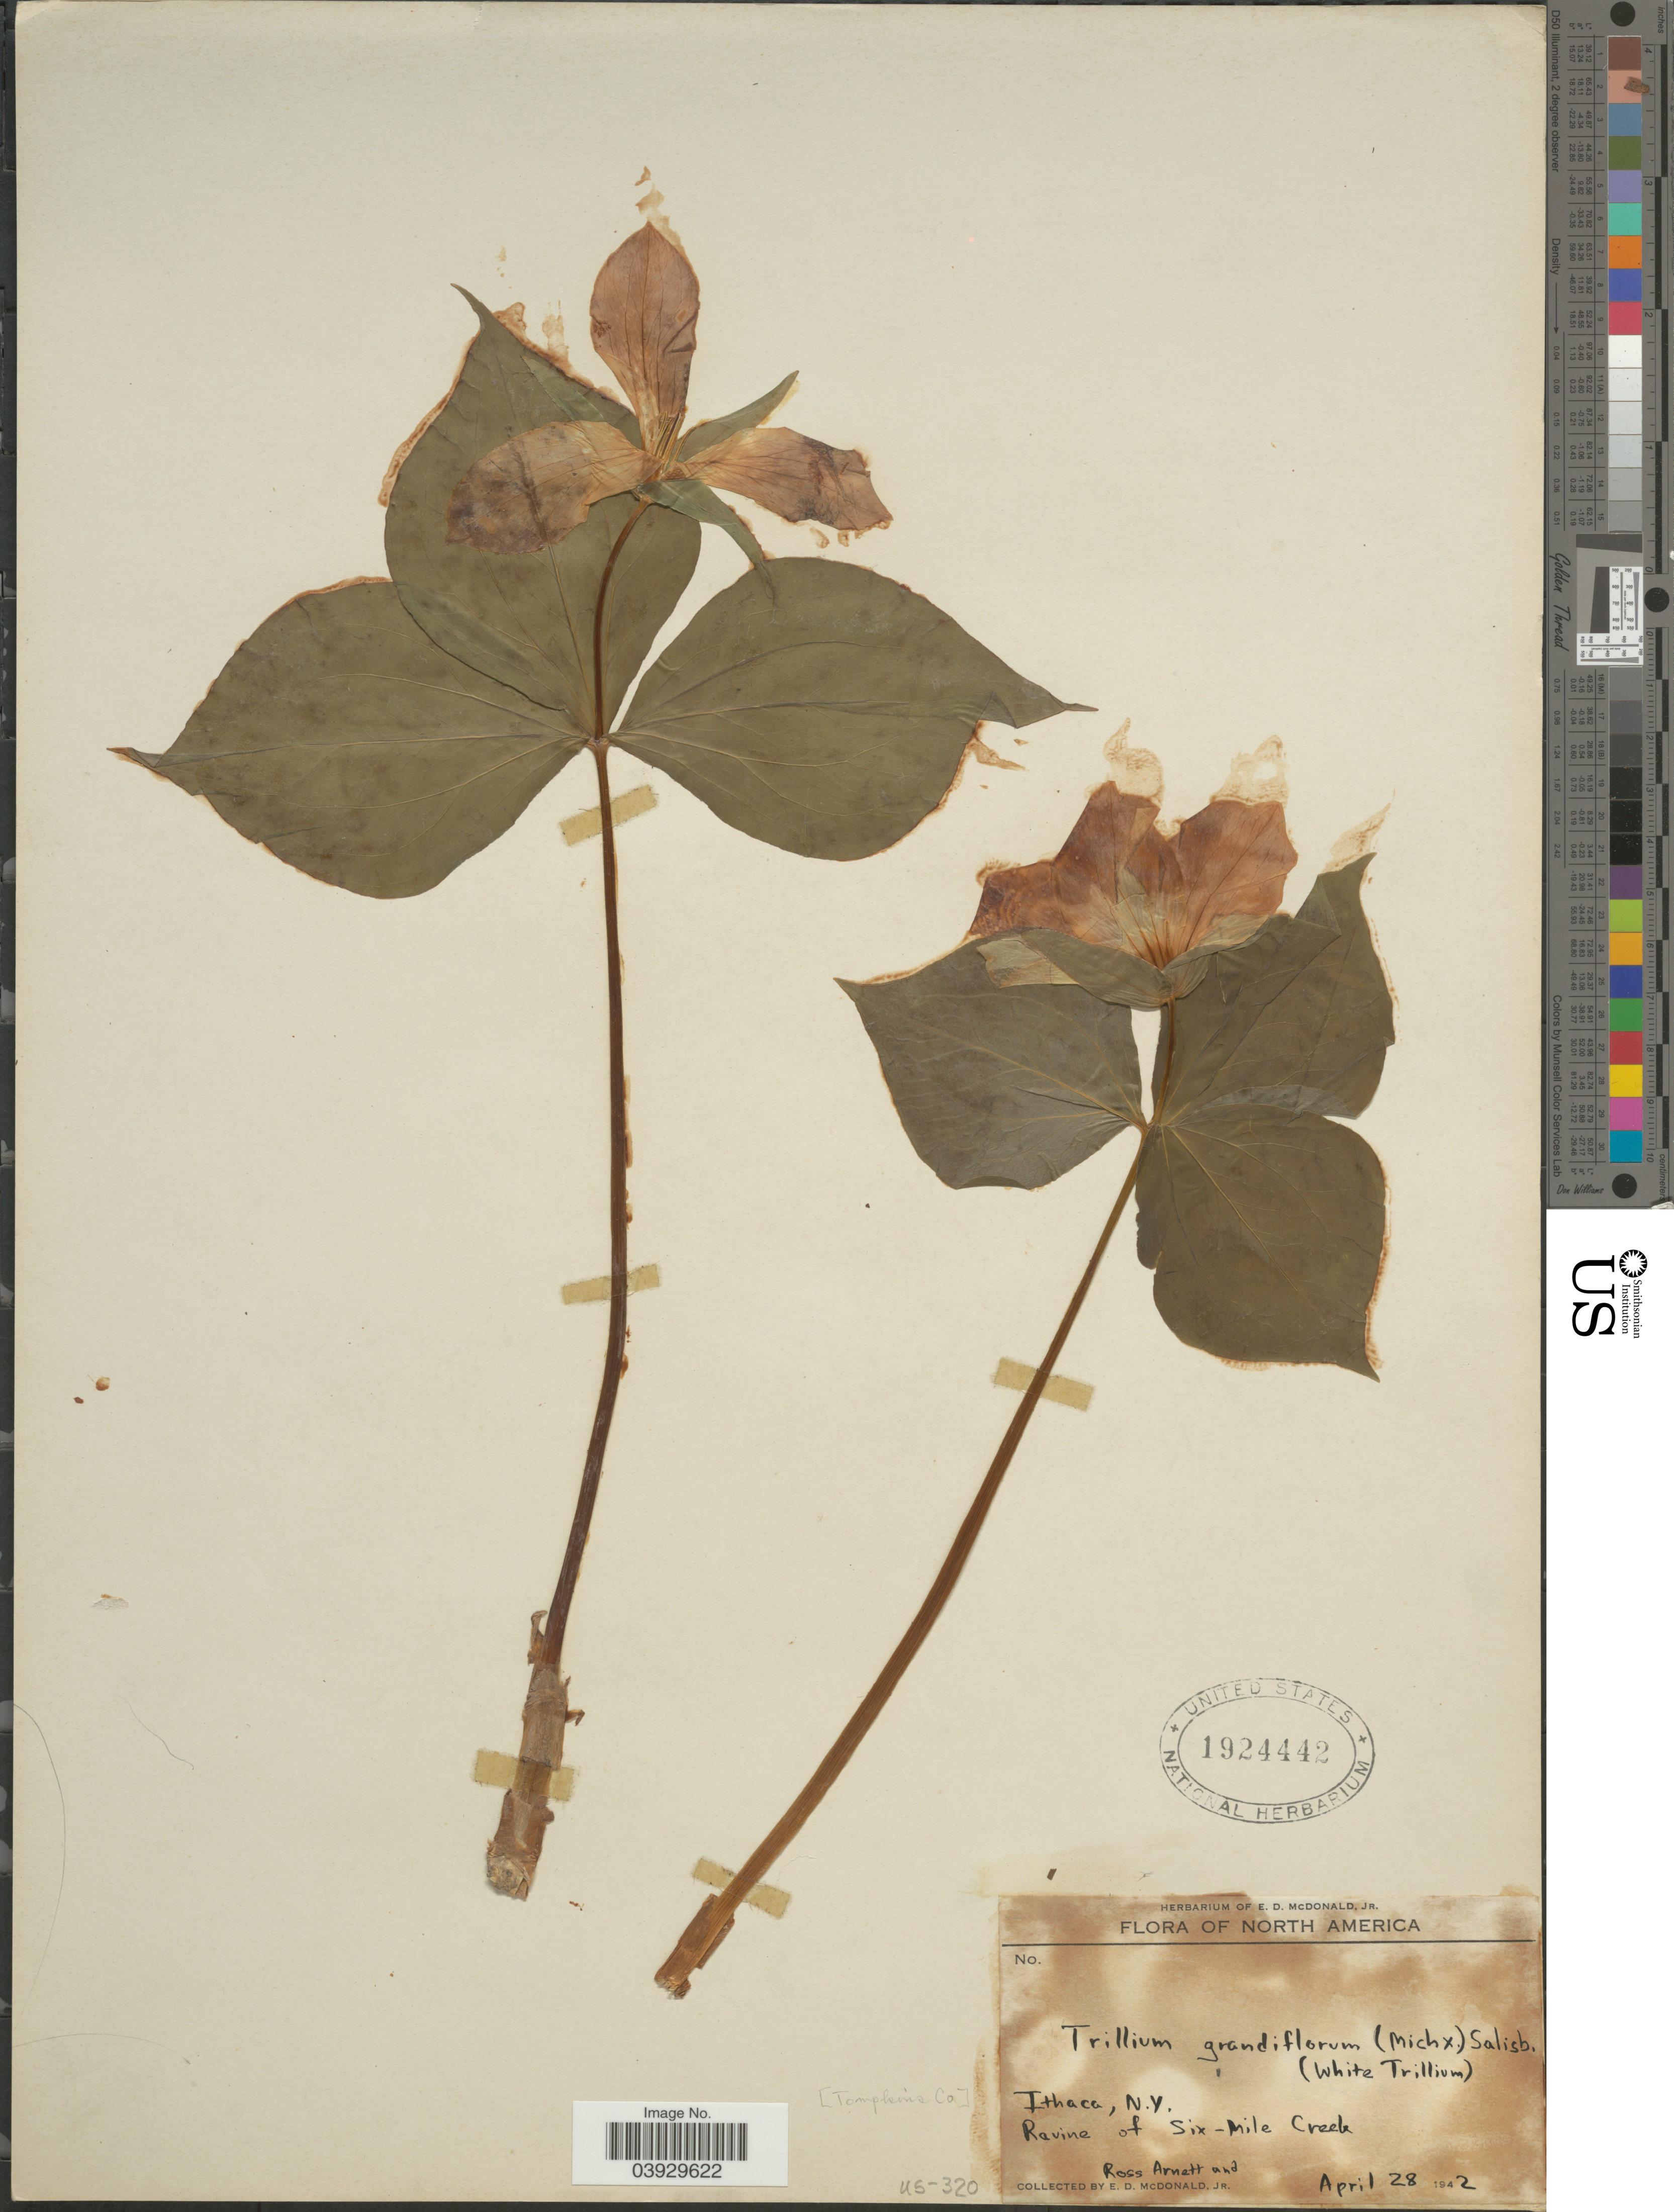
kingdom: Plantae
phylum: Tracheophyta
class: Liliopsida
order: Liliales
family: Melanthiaceae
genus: Trillium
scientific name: Trillium grandiflorum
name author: (Michx.) Salisb.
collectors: E. D. McDonald Jr. & R. Arnett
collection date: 1942-04-28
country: United States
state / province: New York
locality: [Tompkins Co.]. Ithaca. Ravine of Six-Mile Creek.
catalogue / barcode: US 1924442